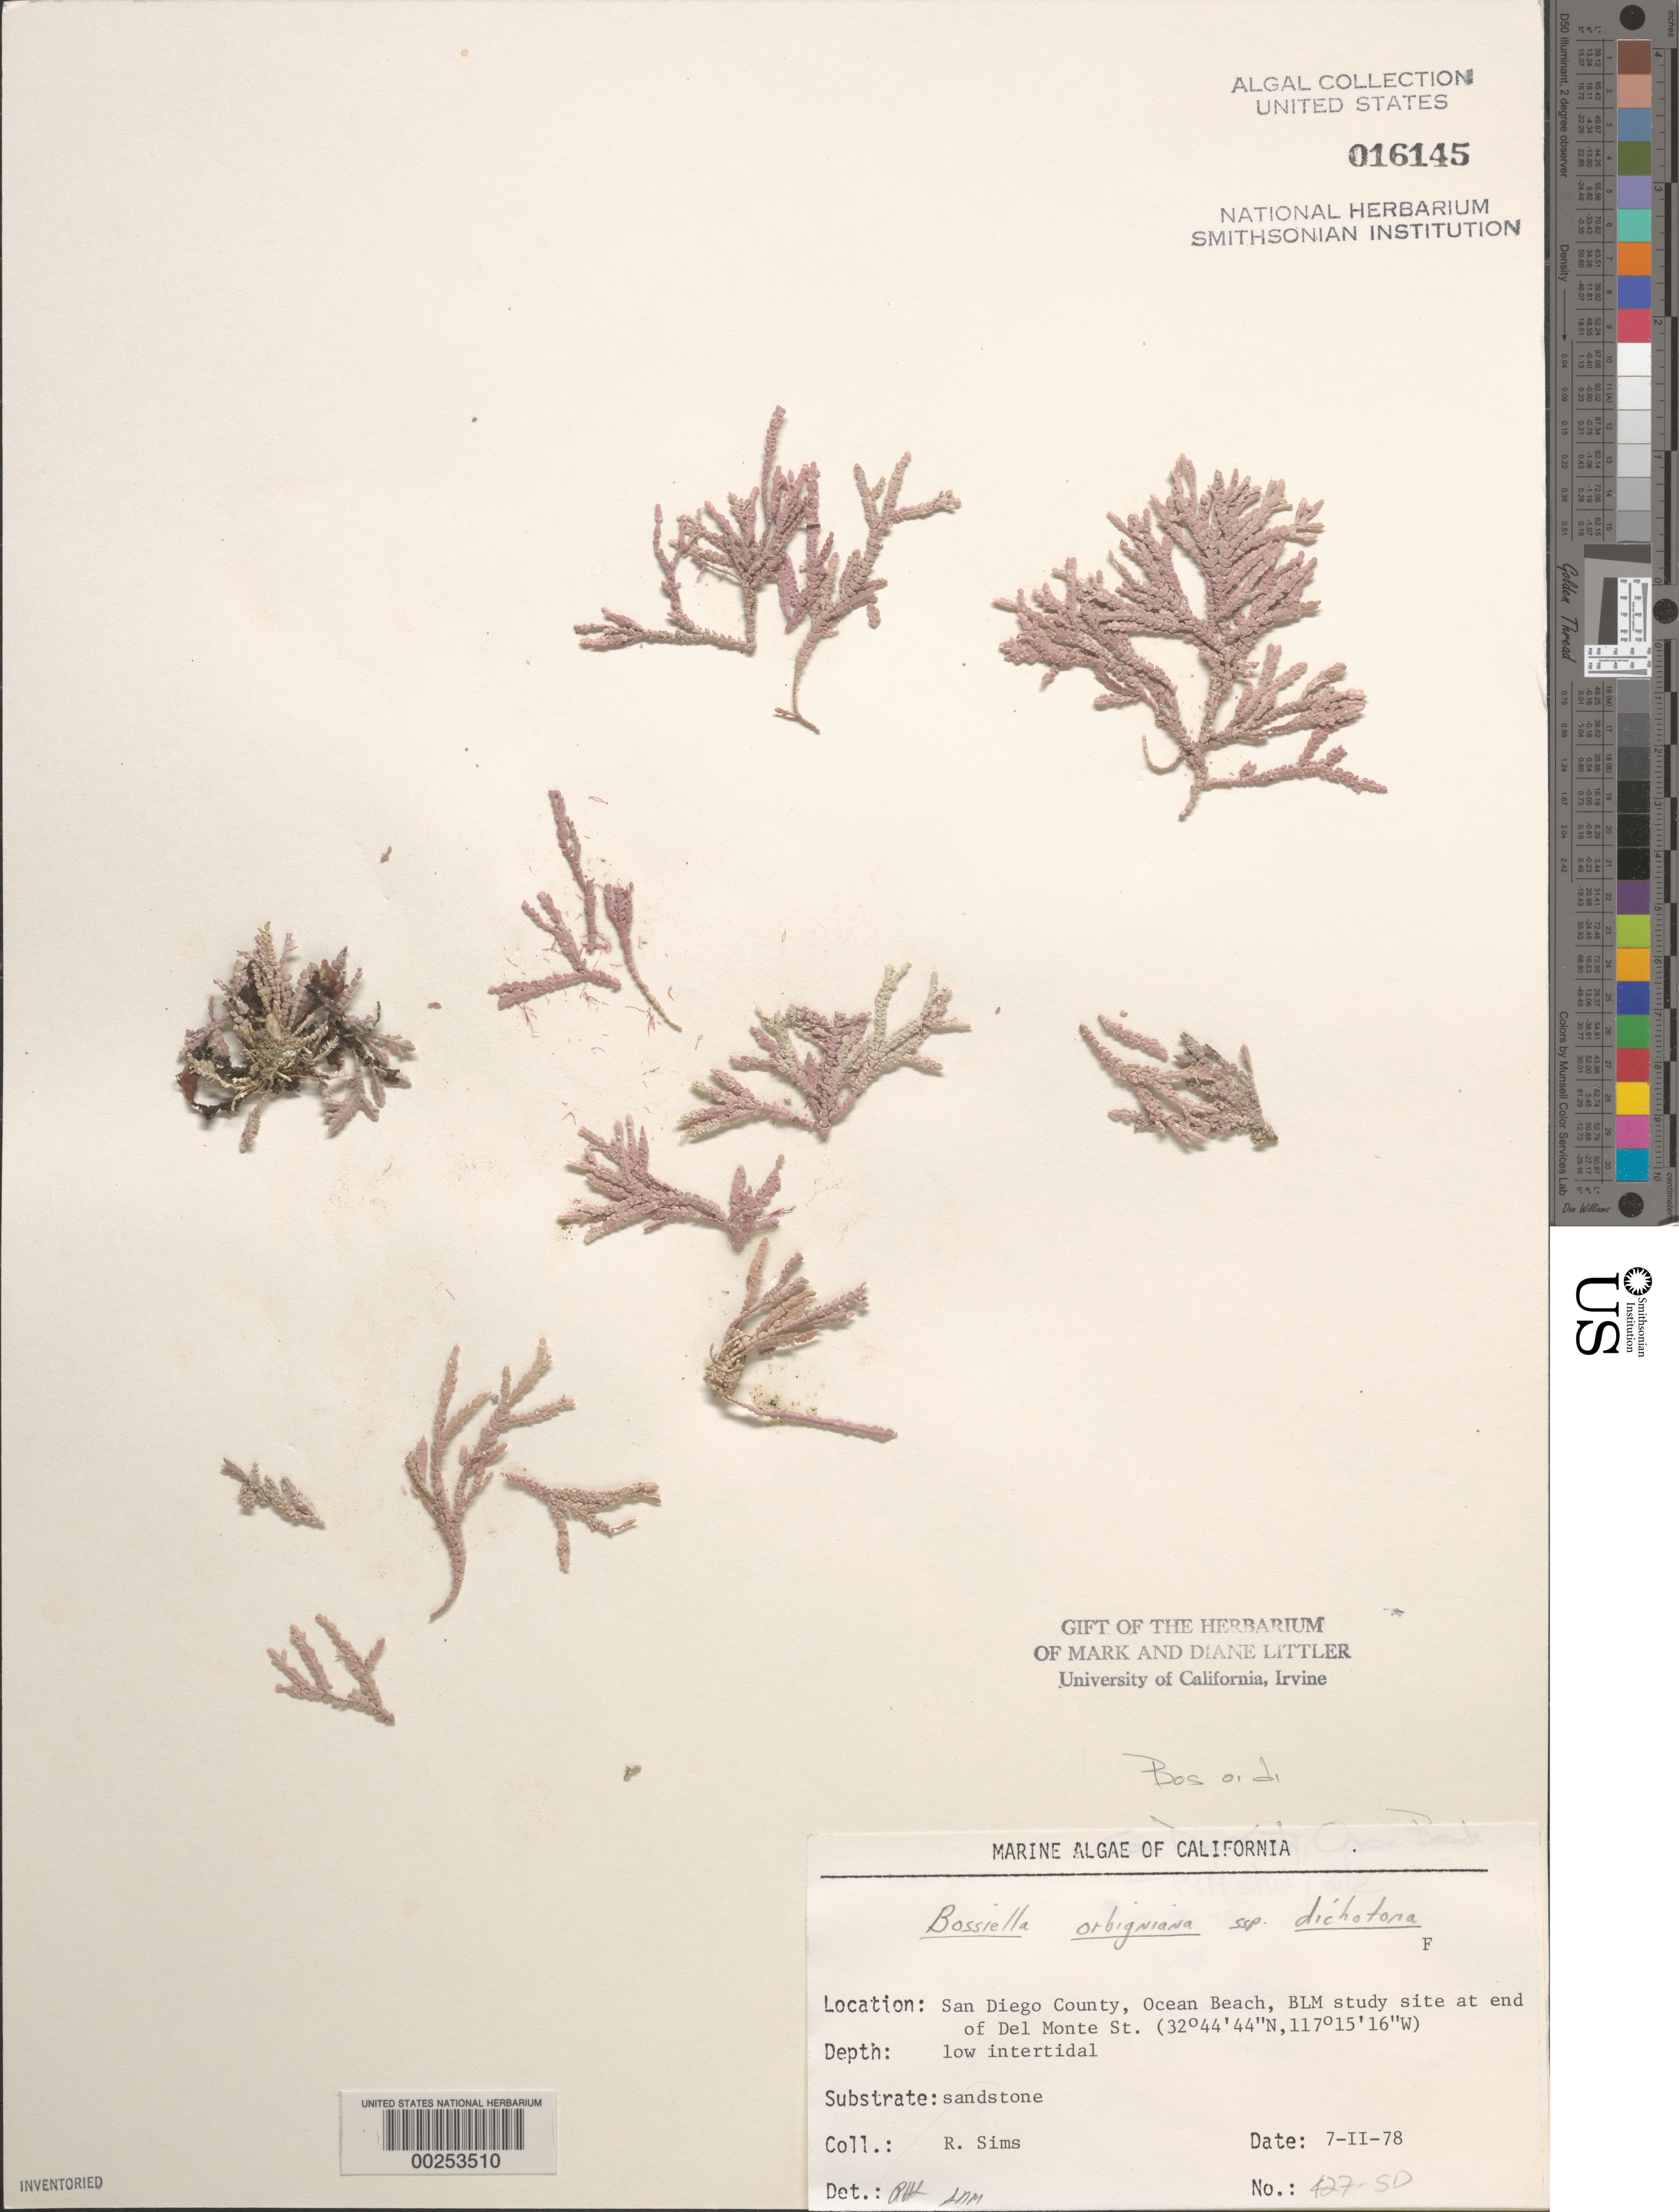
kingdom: Plantae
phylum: Rhodophyta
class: Florideophyceae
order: Corallinales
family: Corallinaceae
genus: Bossiella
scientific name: Bossiella orbigniana subsp. dichotoma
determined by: Sims, Robert H.; Murray, S. N.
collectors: R. H. Sims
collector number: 427-sd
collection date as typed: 07 Feb 1978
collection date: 1978-02-07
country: United States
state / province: California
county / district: San Diego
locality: Ocean Beach, end of Del Monte Street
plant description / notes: BLM-SOCALBIGHT Rocky Intertidal Survey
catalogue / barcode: US 16145